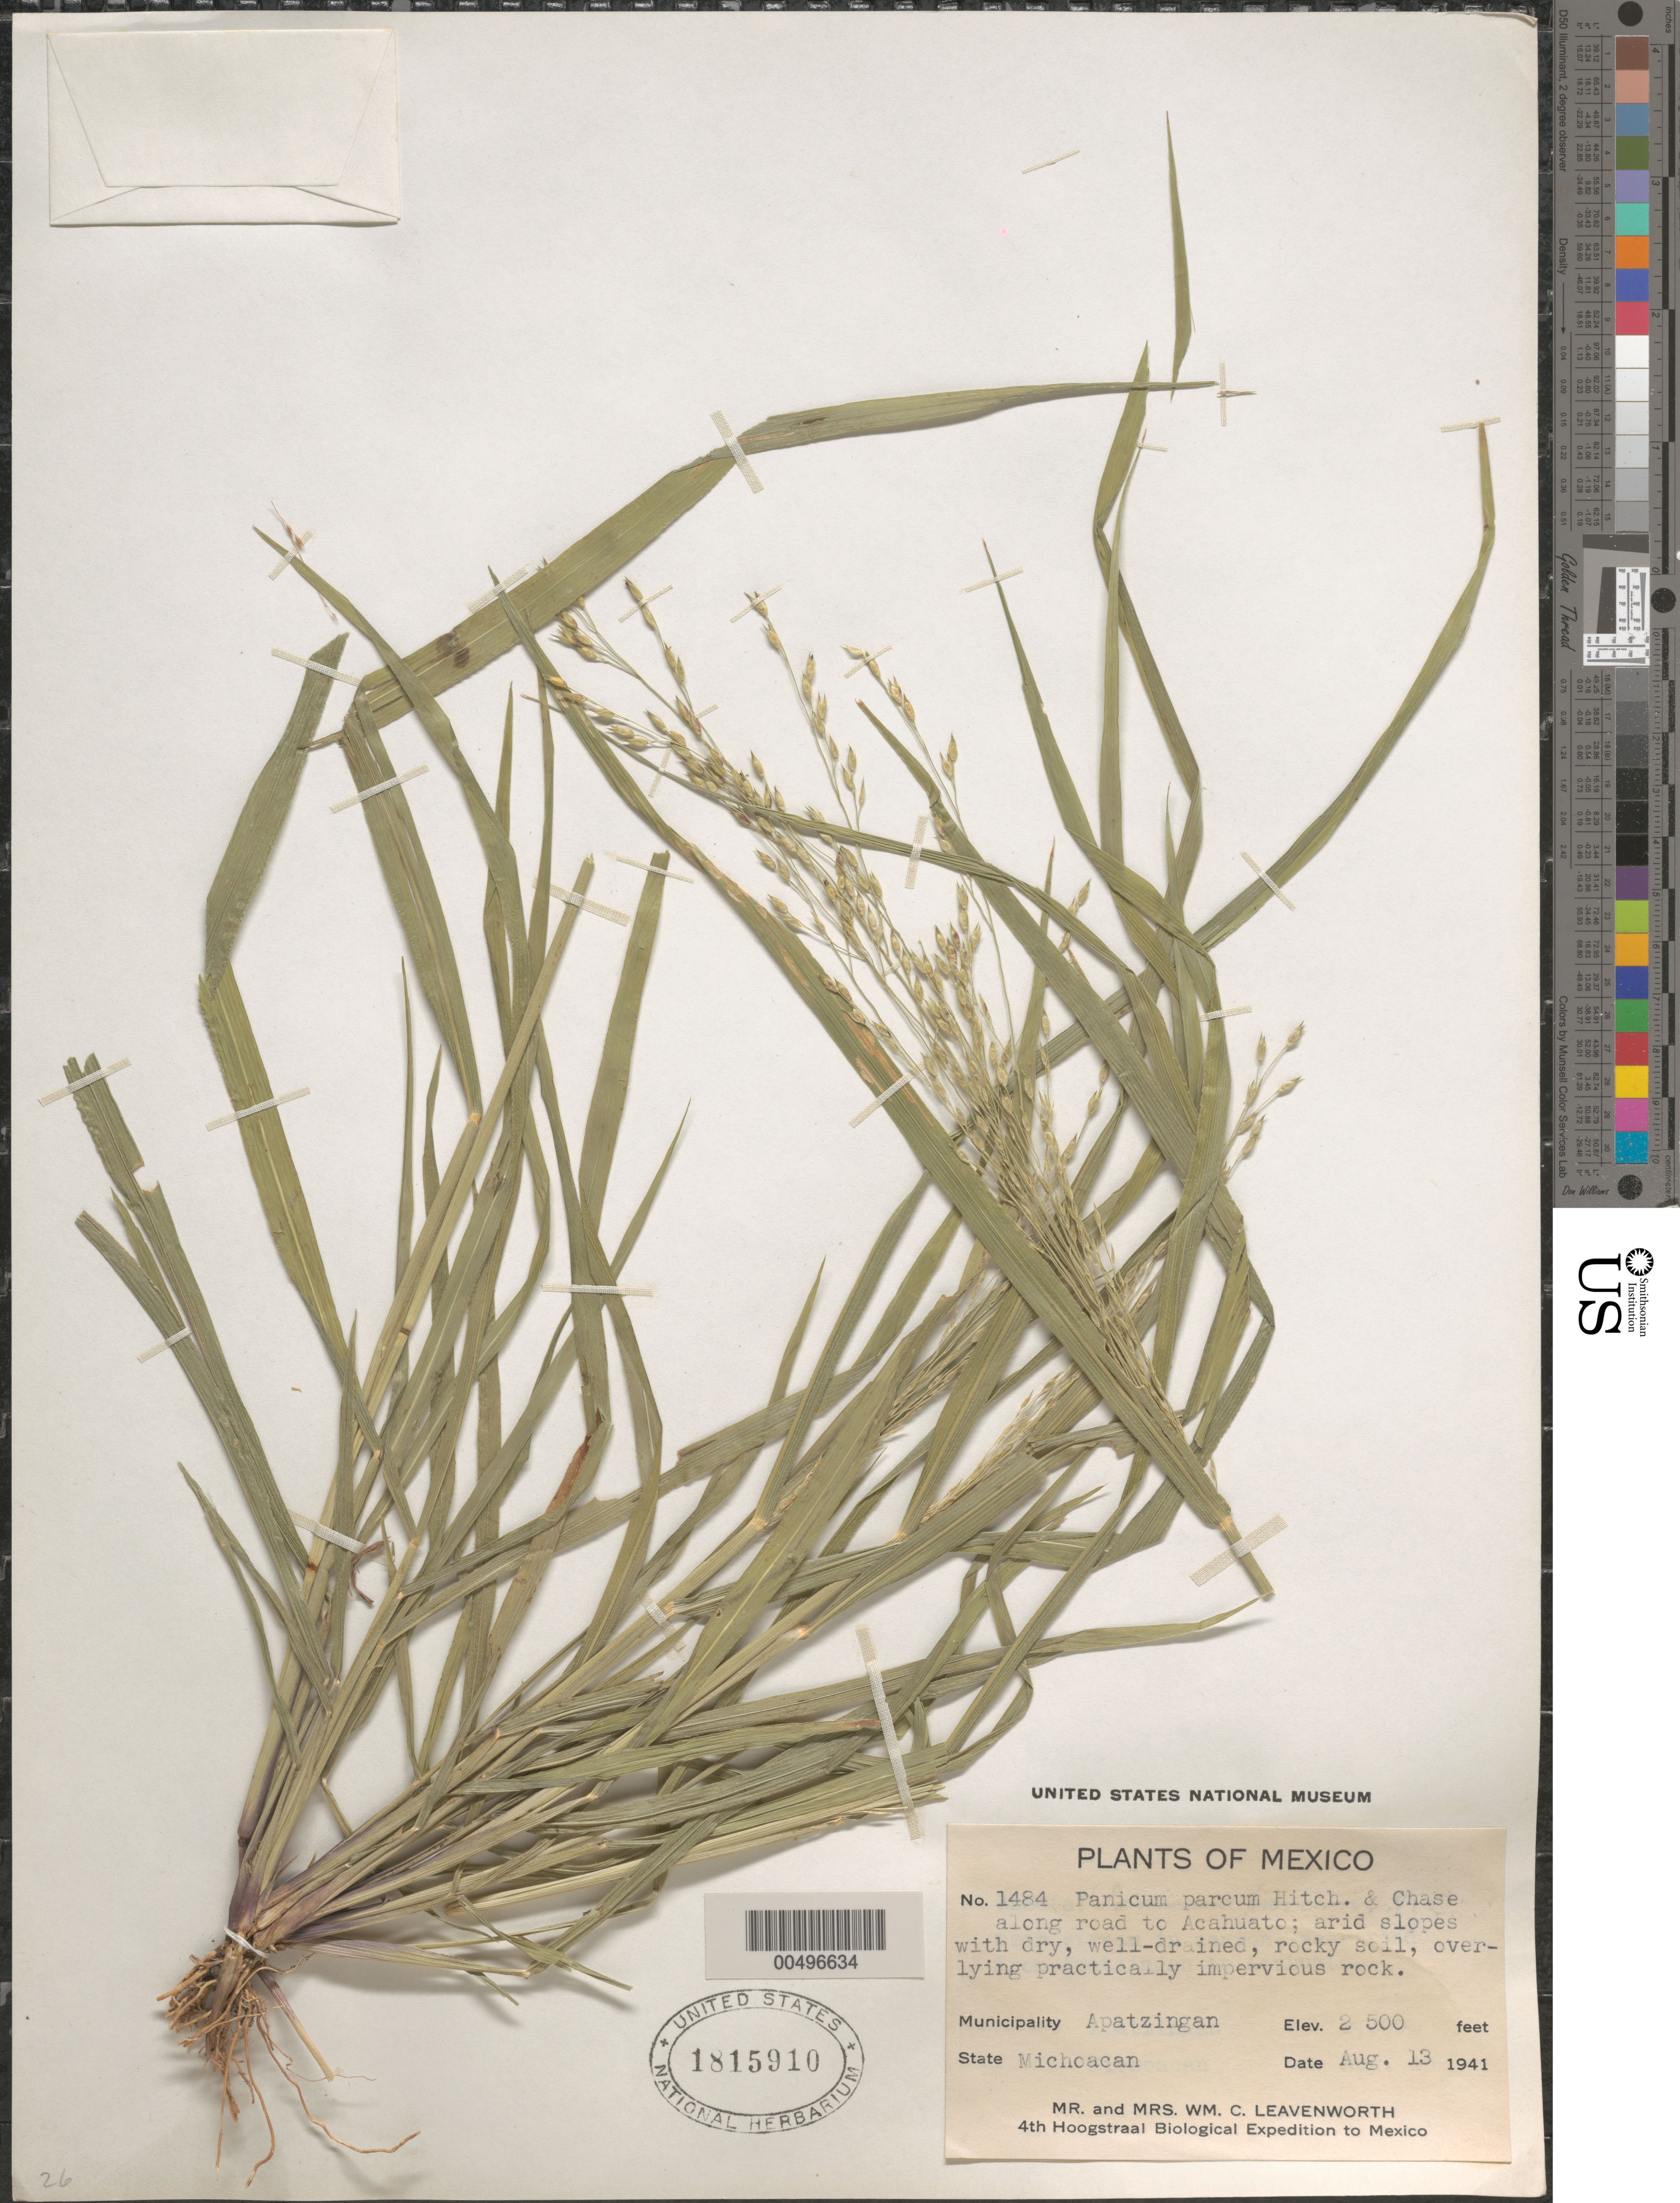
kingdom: Plantae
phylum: Tracheophyta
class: Liliopsida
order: Poales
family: Poaceae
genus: Panicum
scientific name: Panicum parcum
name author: Hitchc. & Chase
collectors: W. C. Leavenworth & -. Leavenworth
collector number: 1484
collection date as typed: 13 Aug 1941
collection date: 1941-08-13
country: Mexico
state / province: Michoacán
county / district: Apatzingán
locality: Along rd to Acahuato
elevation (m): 762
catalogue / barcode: US 1815910